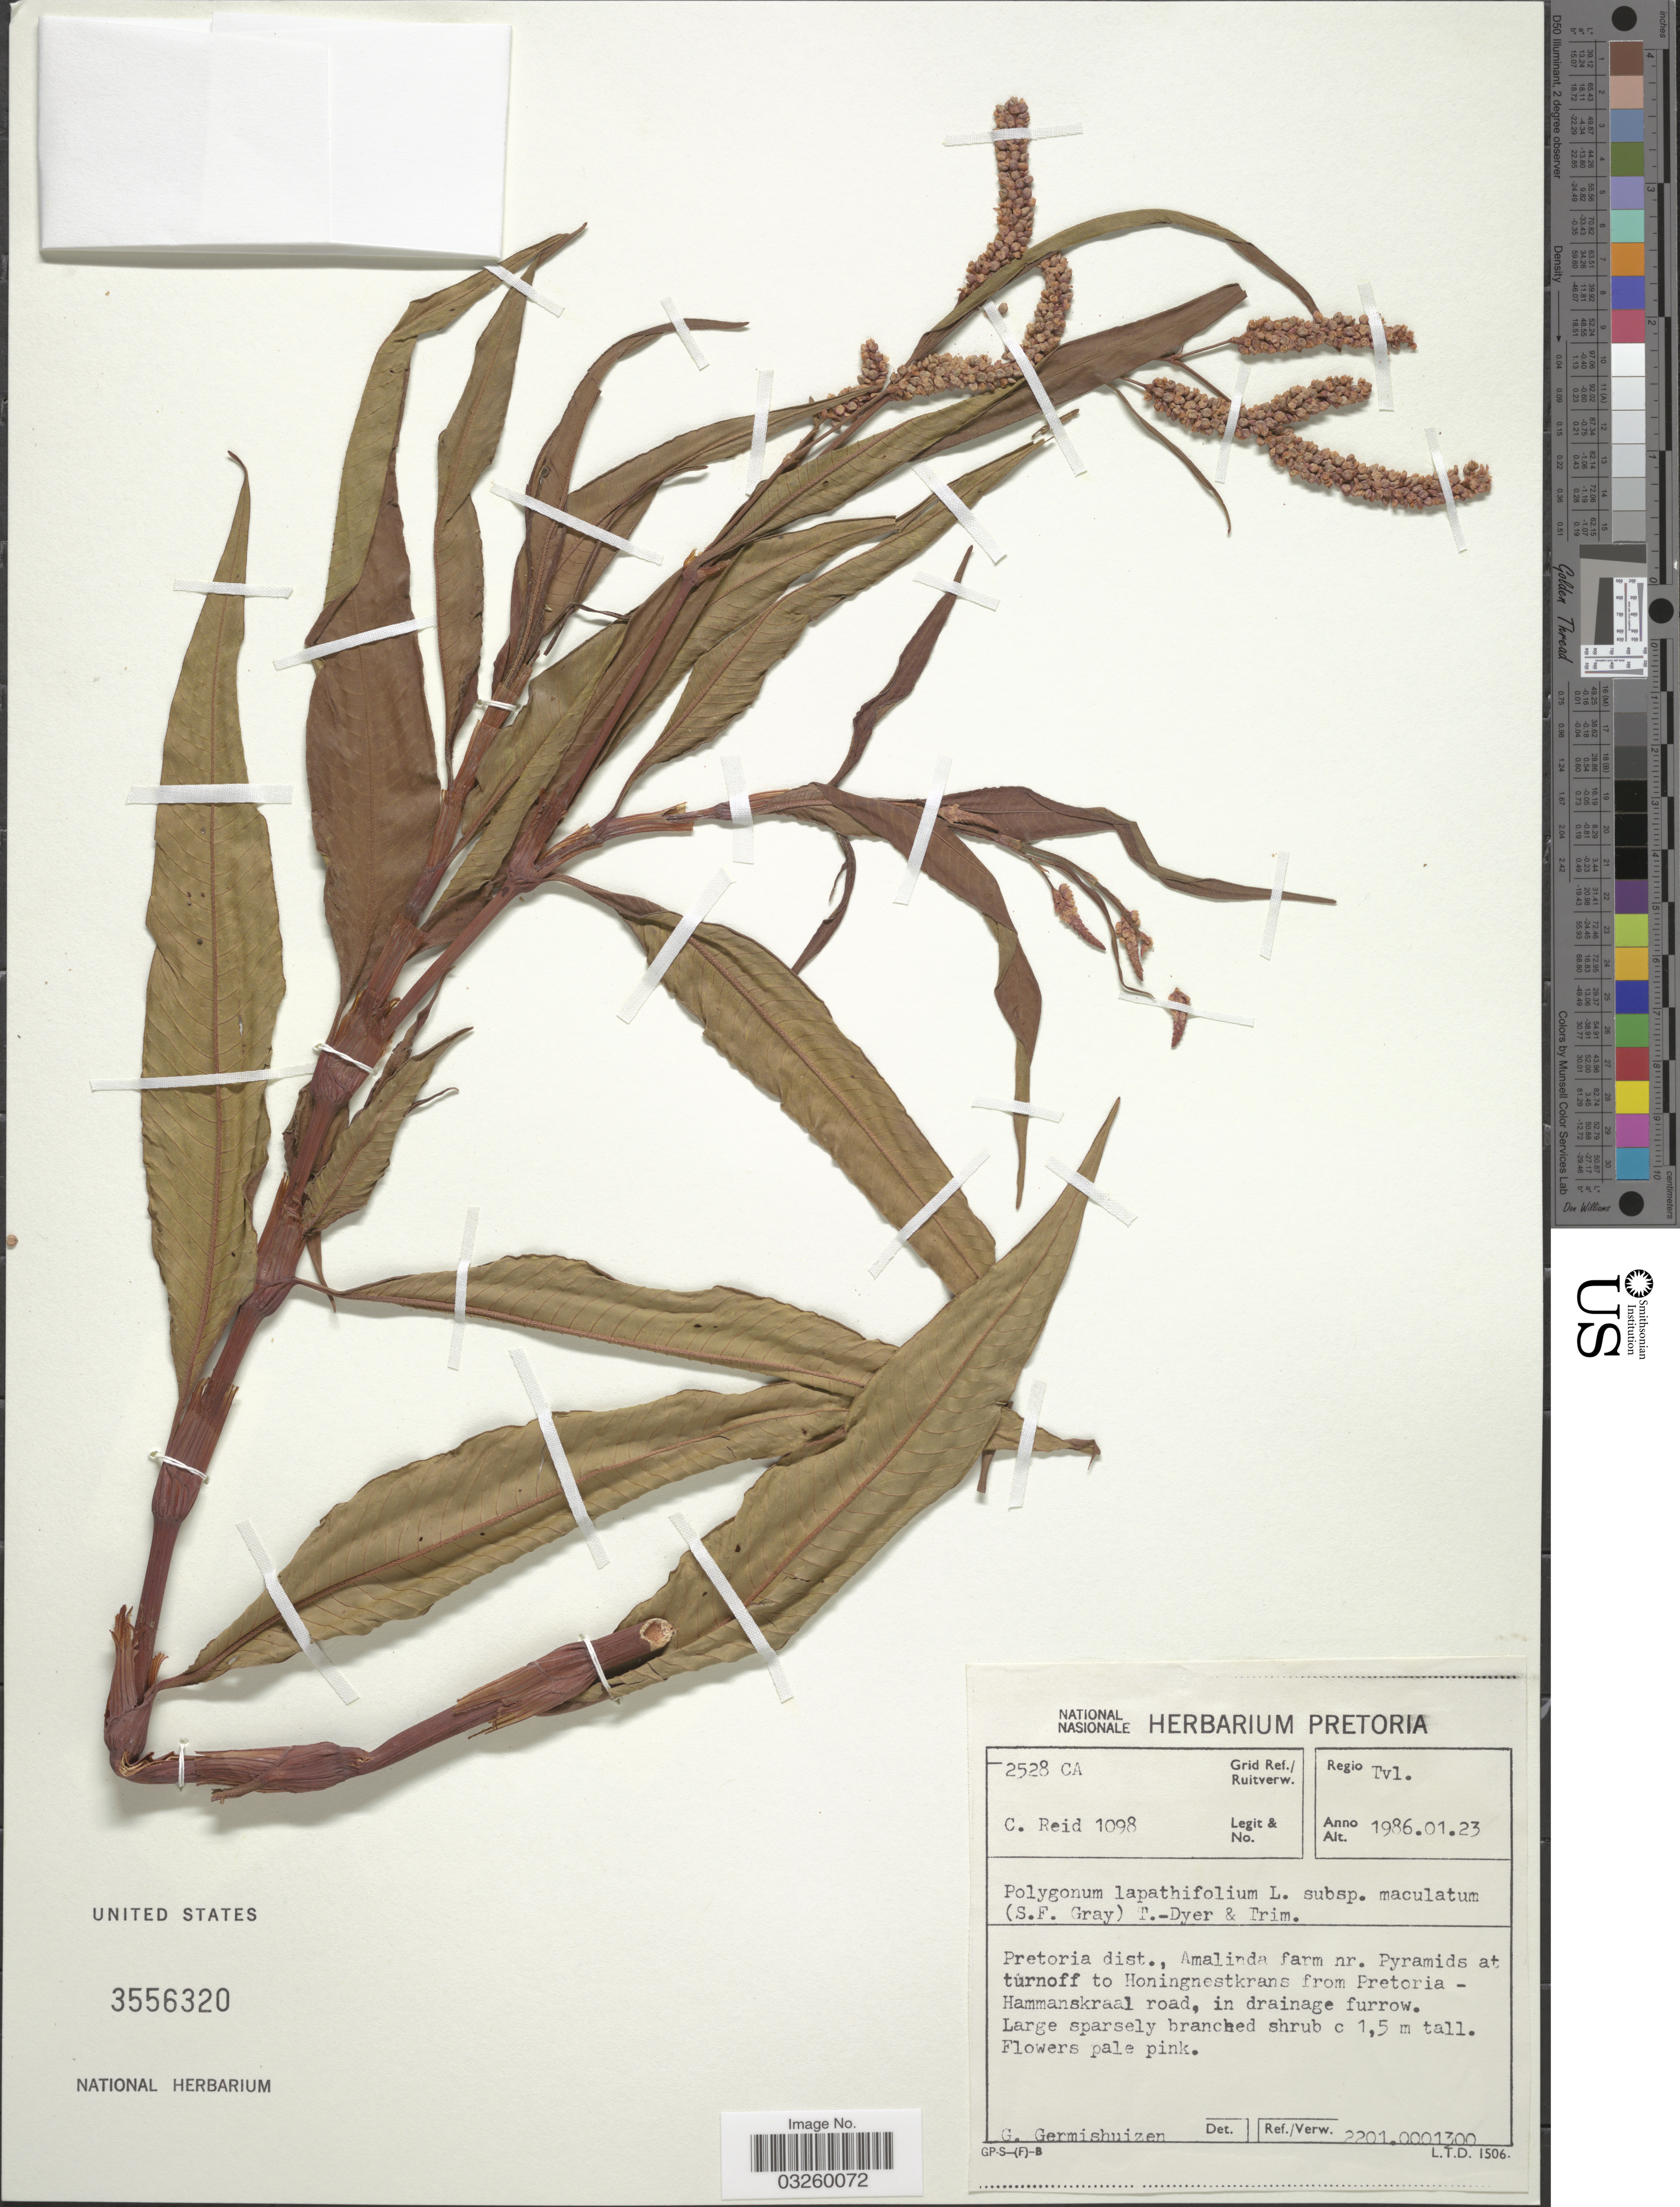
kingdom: Plantae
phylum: Tracheophyta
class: Magnoliopsida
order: Caryophyllales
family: Polygonaceae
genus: Polygonum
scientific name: Polygonum lapathifolium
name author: L.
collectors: C. Reid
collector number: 1098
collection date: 1986-01-23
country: South Africa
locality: Grid ref./Ruitverw. 2528 CA. Regio Tvl. Pretoria distr., Amalinda farm nr. Pyramids at turnoff to Honingnestkrans from Pretoria - Hammanskraal road.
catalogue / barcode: US 3556320